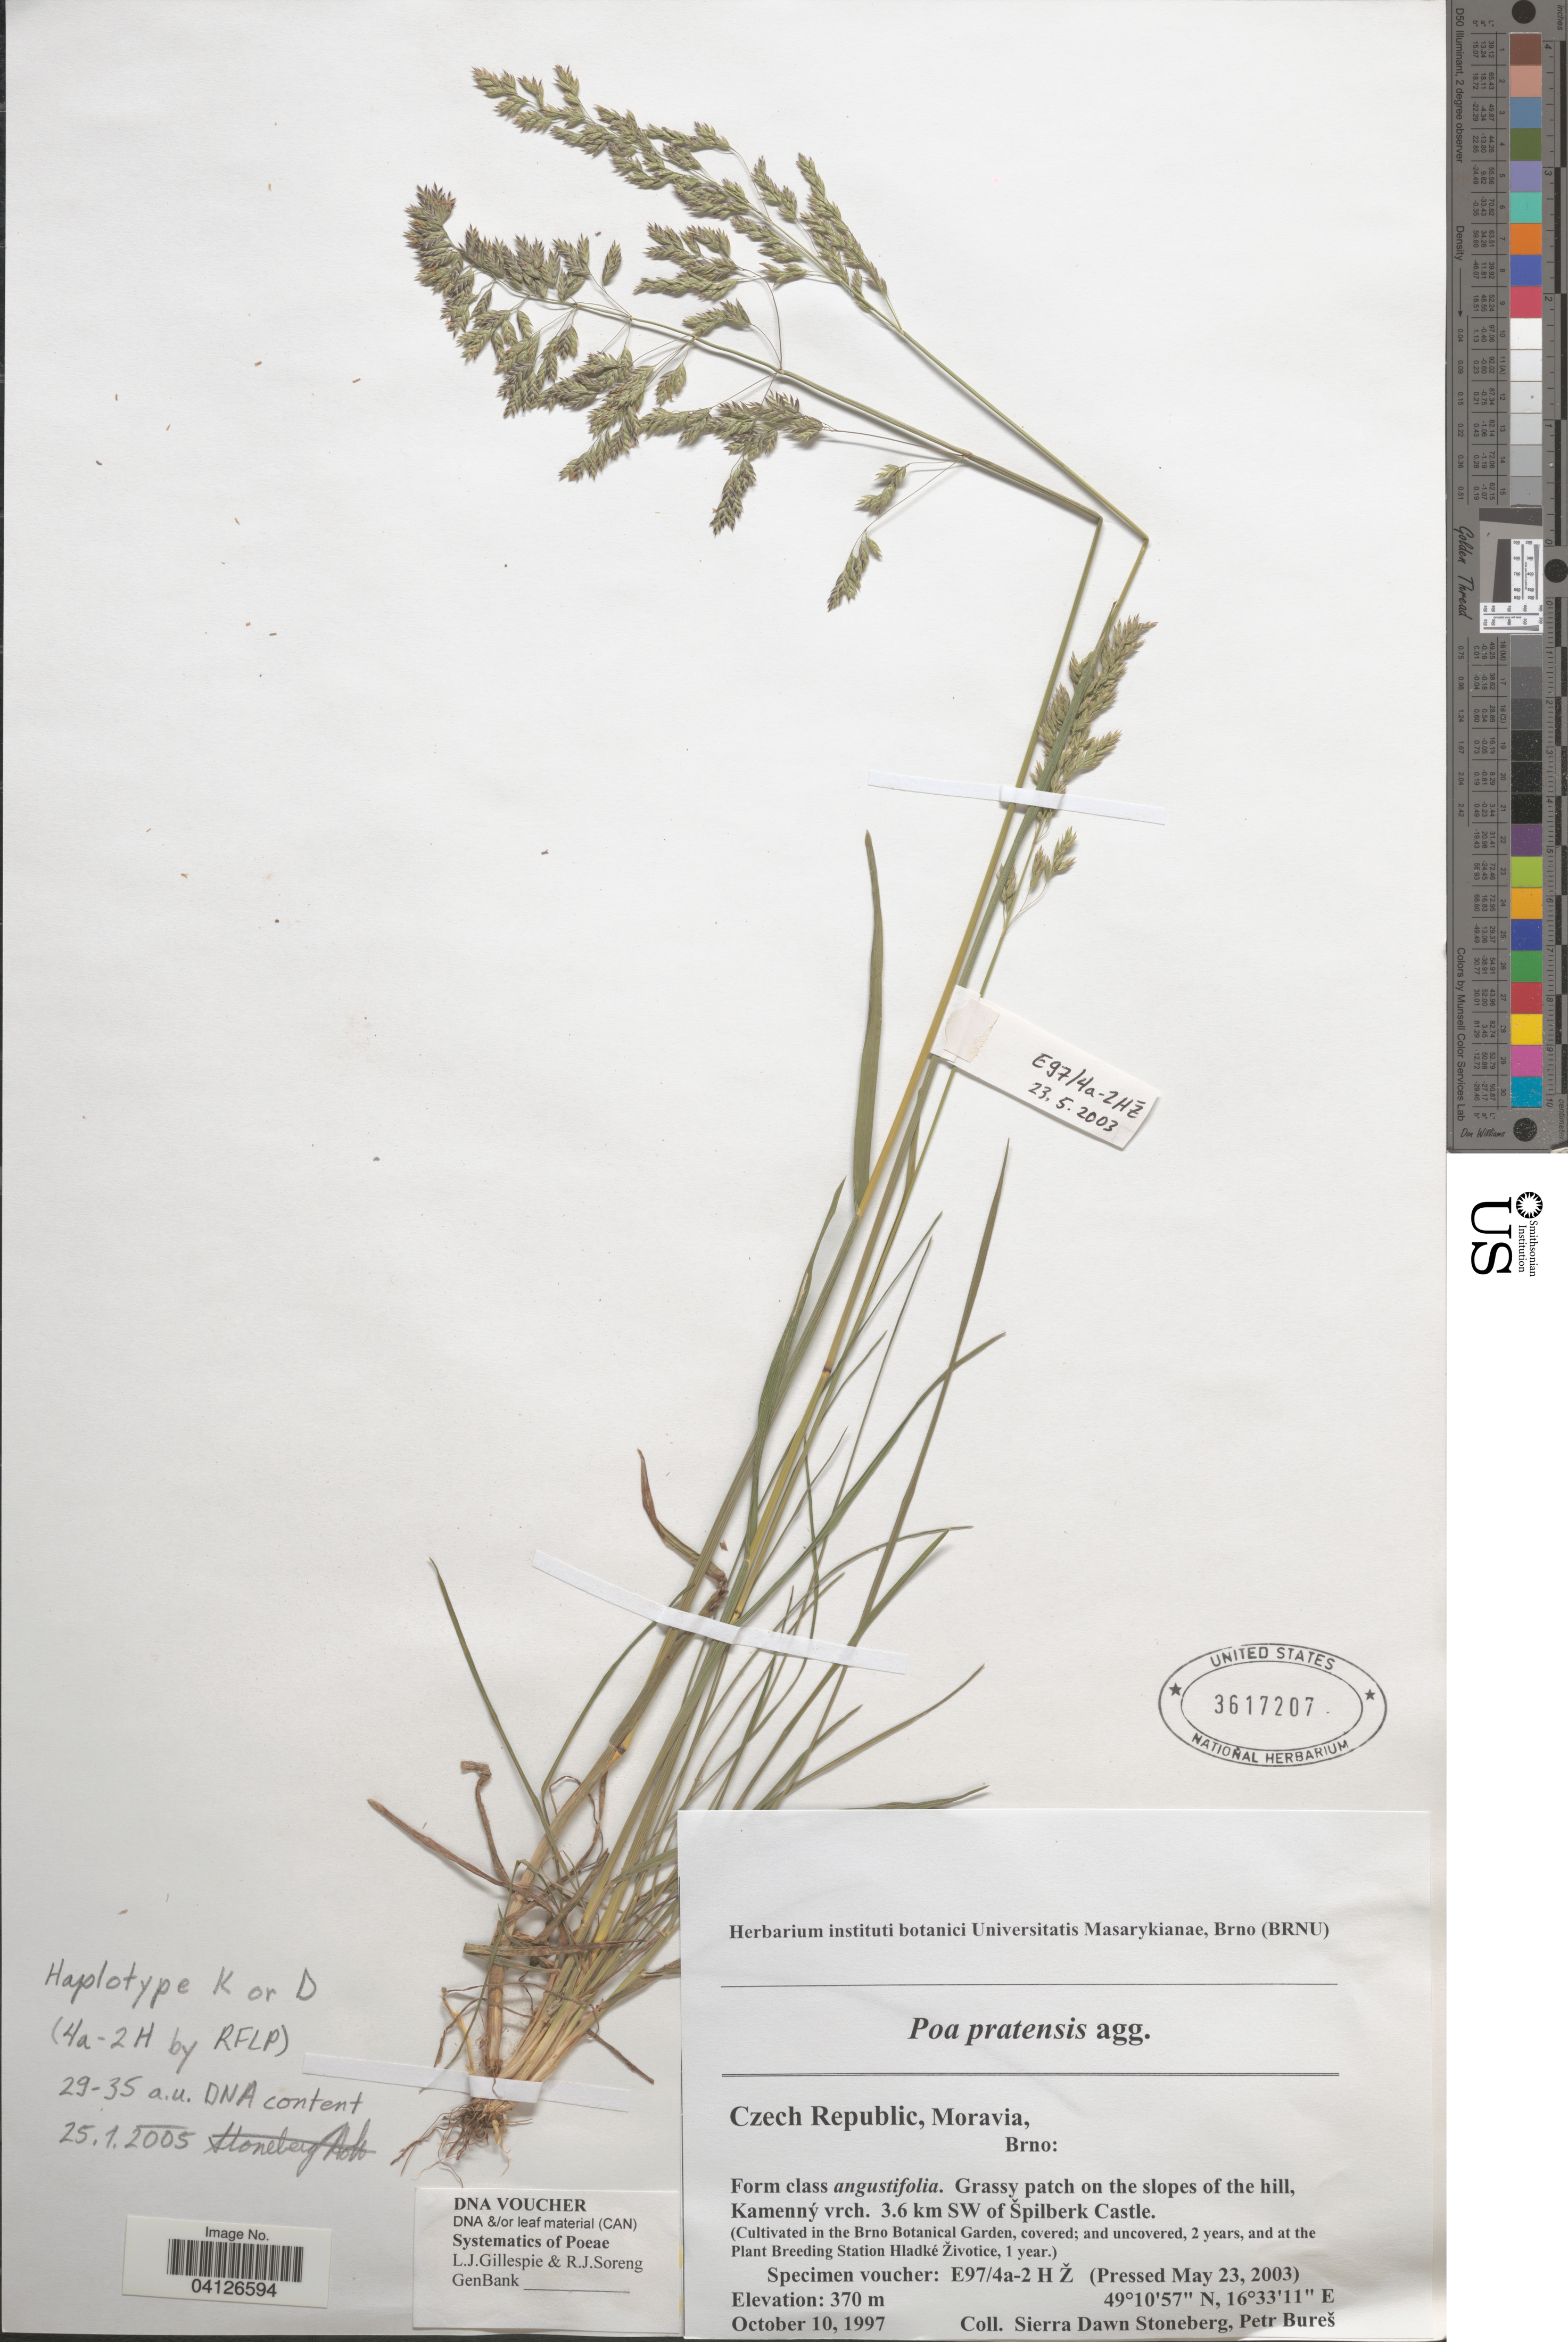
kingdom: Plantae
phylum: Tracheophyta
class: Liliopsida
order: Poales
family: Poaceae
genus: Poa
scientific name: Poa pratensis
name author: L.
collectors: Ex herb. instituti botanici Universitatis Masarykianae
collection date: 2003-05-23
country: Czechia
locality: At the Plant Breeding Station Hladké Životice, 1 year).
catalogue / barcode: US 3617207